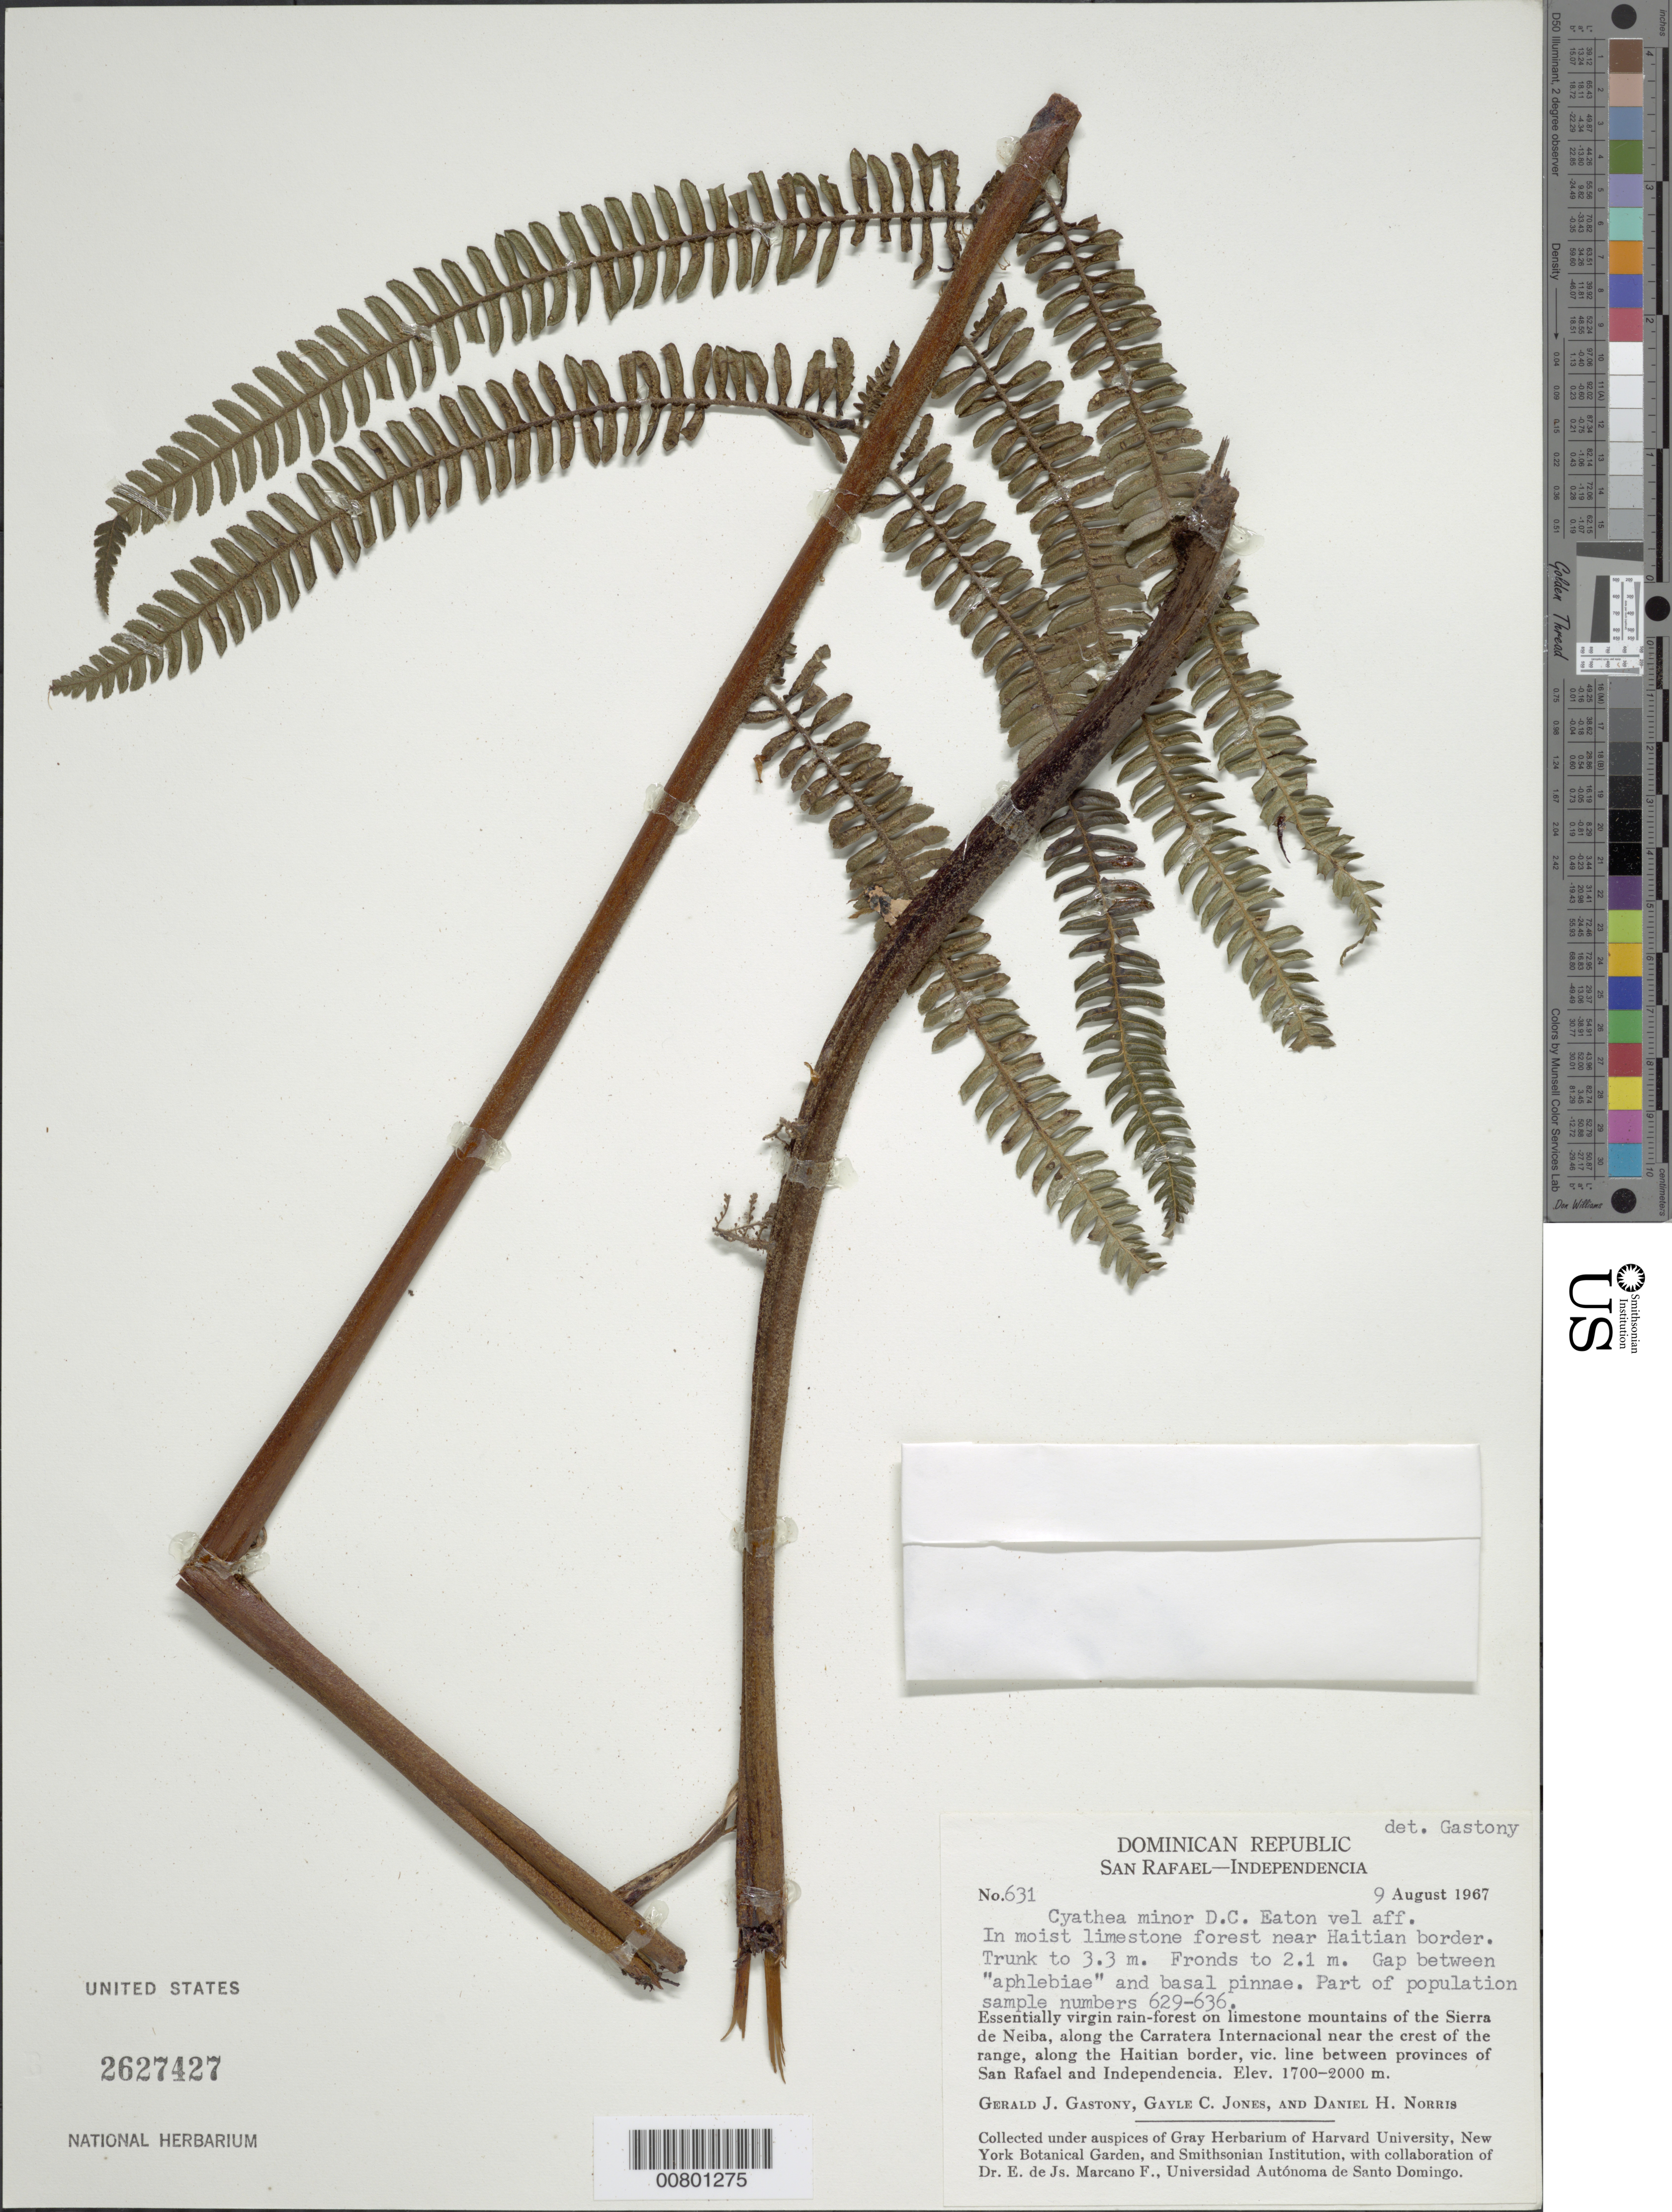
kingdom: Plantae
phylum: Tracheophyta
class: Polypodiopsida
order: Cyatheales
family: Cyatheaceae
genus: Alsophila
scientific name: Alsophila minor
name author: (D.C. Eaton) R.M. Tryon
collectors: G. Gastony, G. C. Jones & D. H. Norris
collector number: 631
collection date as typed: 09 Aug 1967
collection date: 1967-08-09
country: Dominican Republic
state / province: Independencia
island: Hispaniola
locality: San Rafael-Independencia, Sierra de Neiba, Carratera Internacional, along Haitian border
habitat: Essentially virgin rainforest on limestone mountains; moist limestone forest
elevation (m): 1700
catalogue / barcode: US 2627427